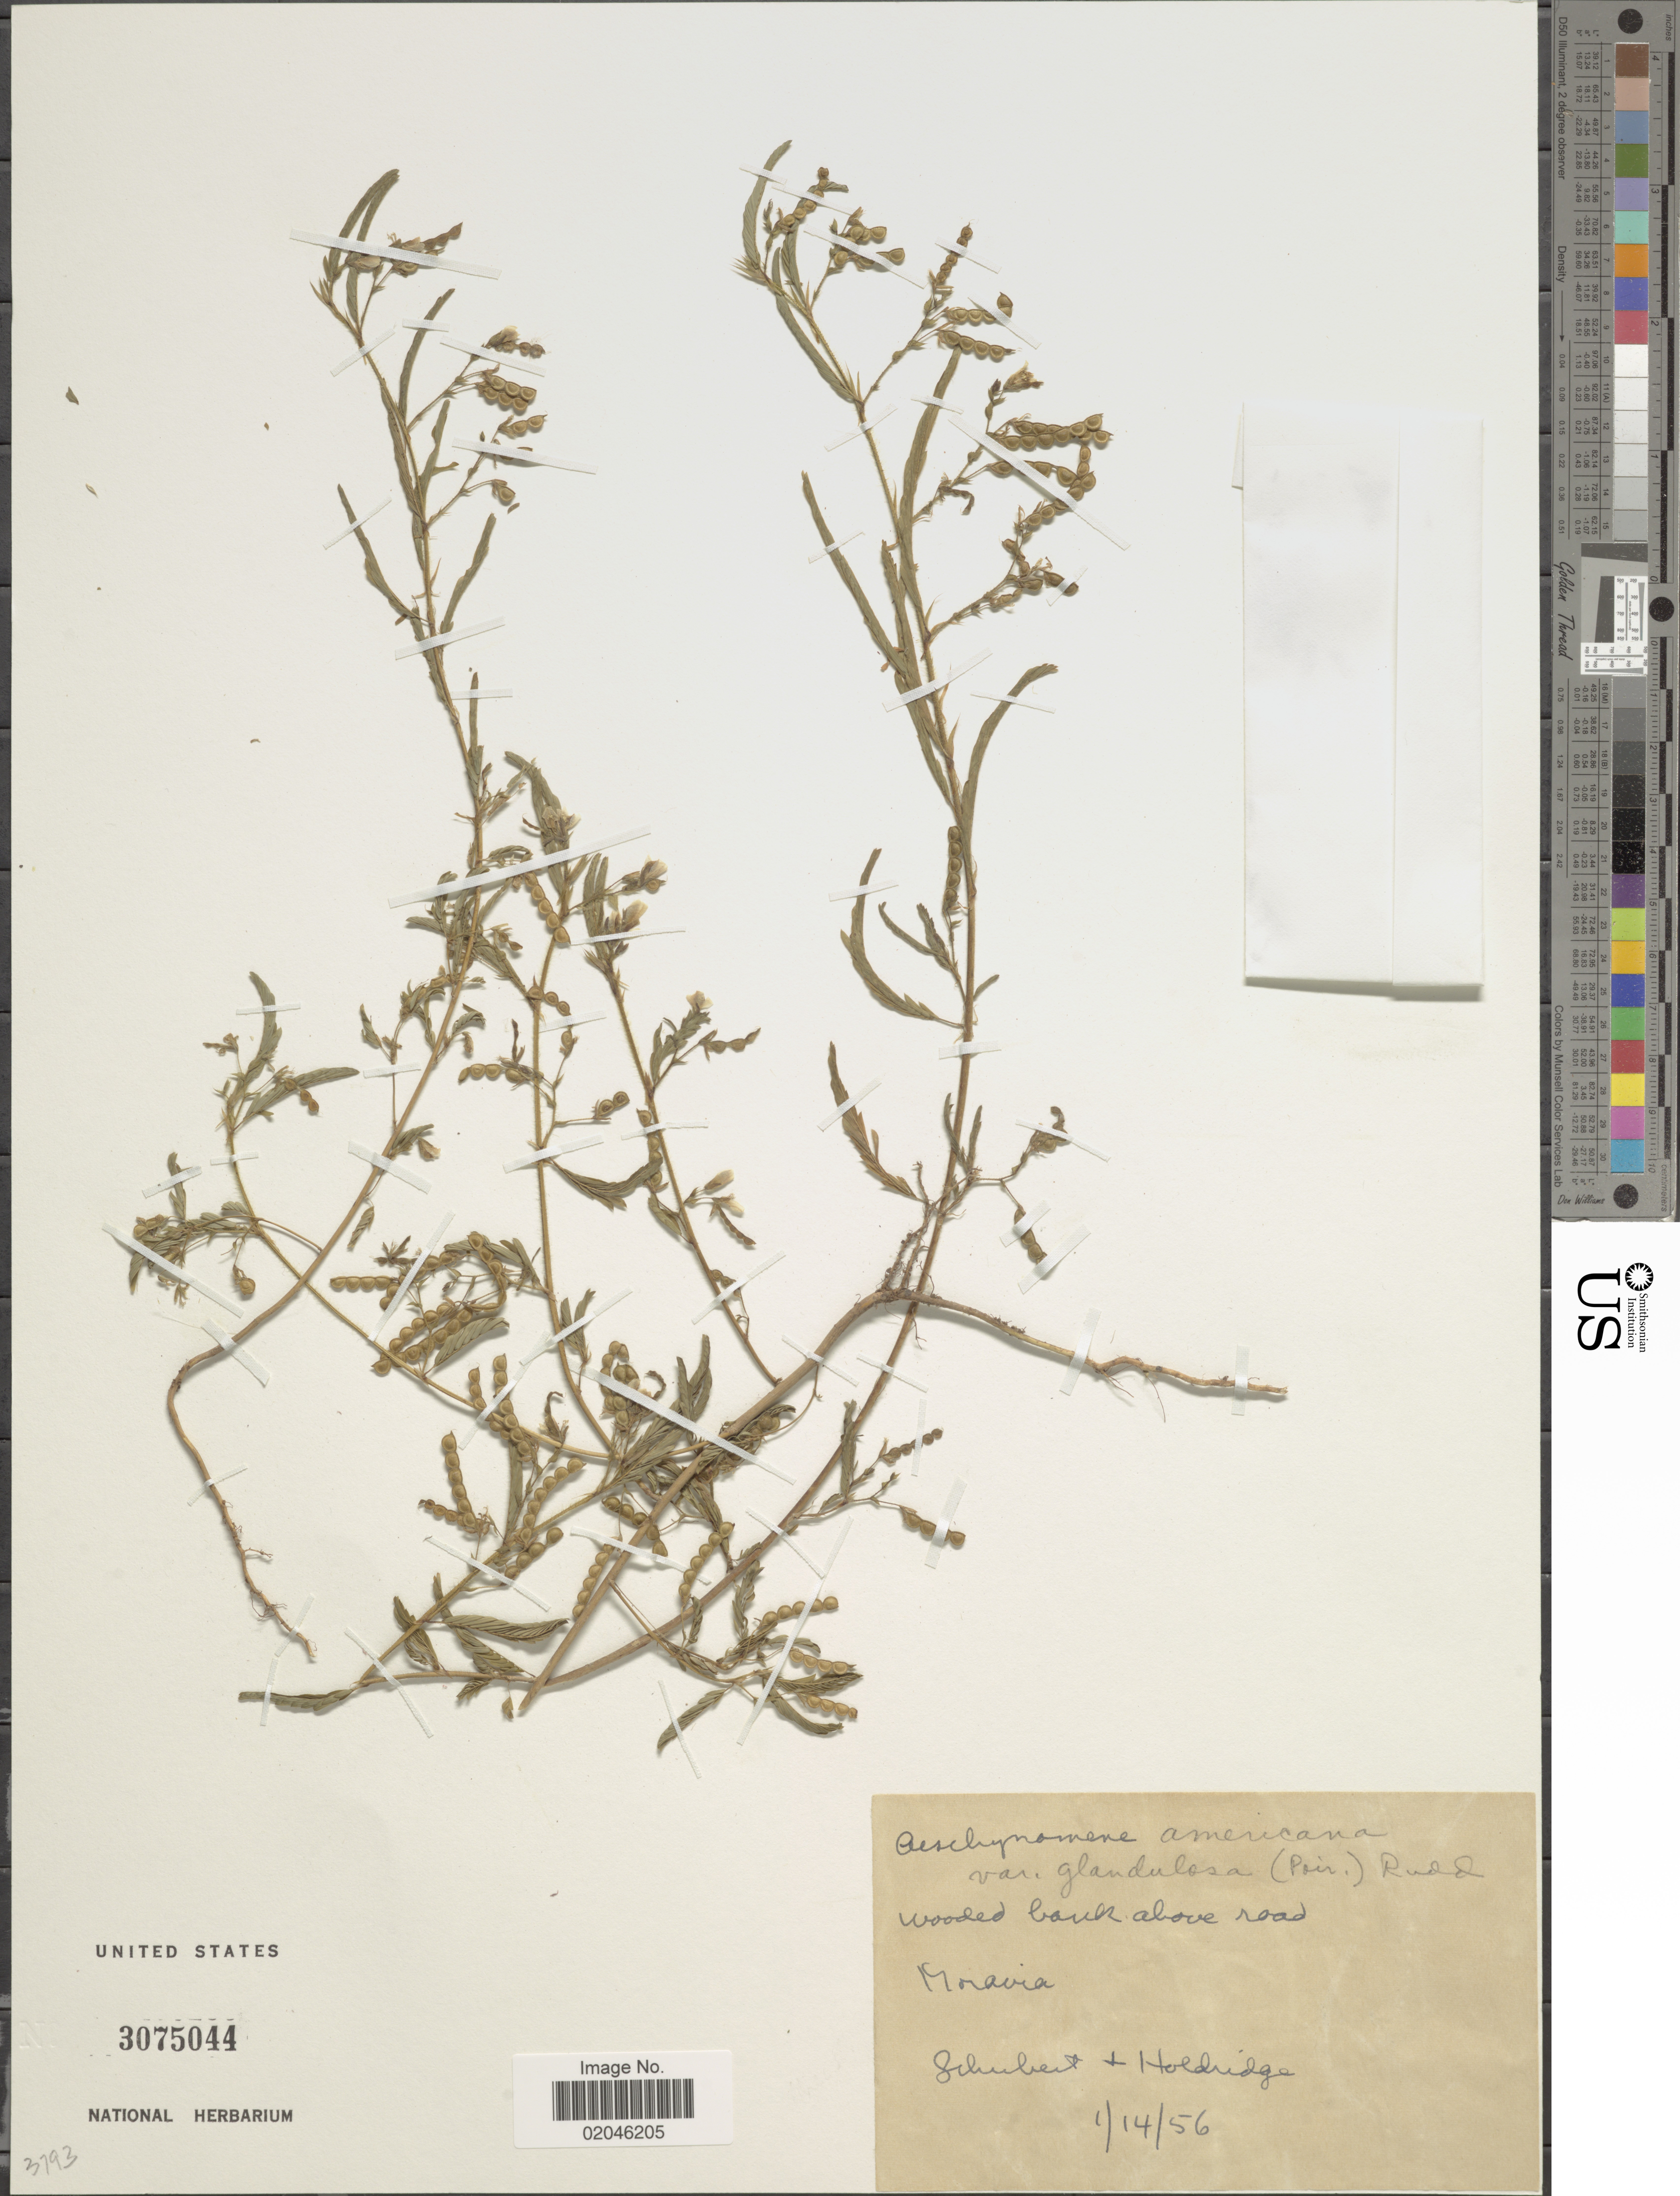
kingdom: Plantae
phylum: Tracheophyta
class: Magnoliopsida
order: Fabales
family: Fabaceae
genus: Aeschynomene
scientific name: Aeschynomene americana var. glandulosa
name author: (Poir.) Rudd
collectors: -. Schubert & -. Holdridge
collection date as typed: Transcribed d/m/y: 14/1/56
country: Czechia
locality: Wooded bank above road, Moravia.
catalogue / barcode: US 3075044